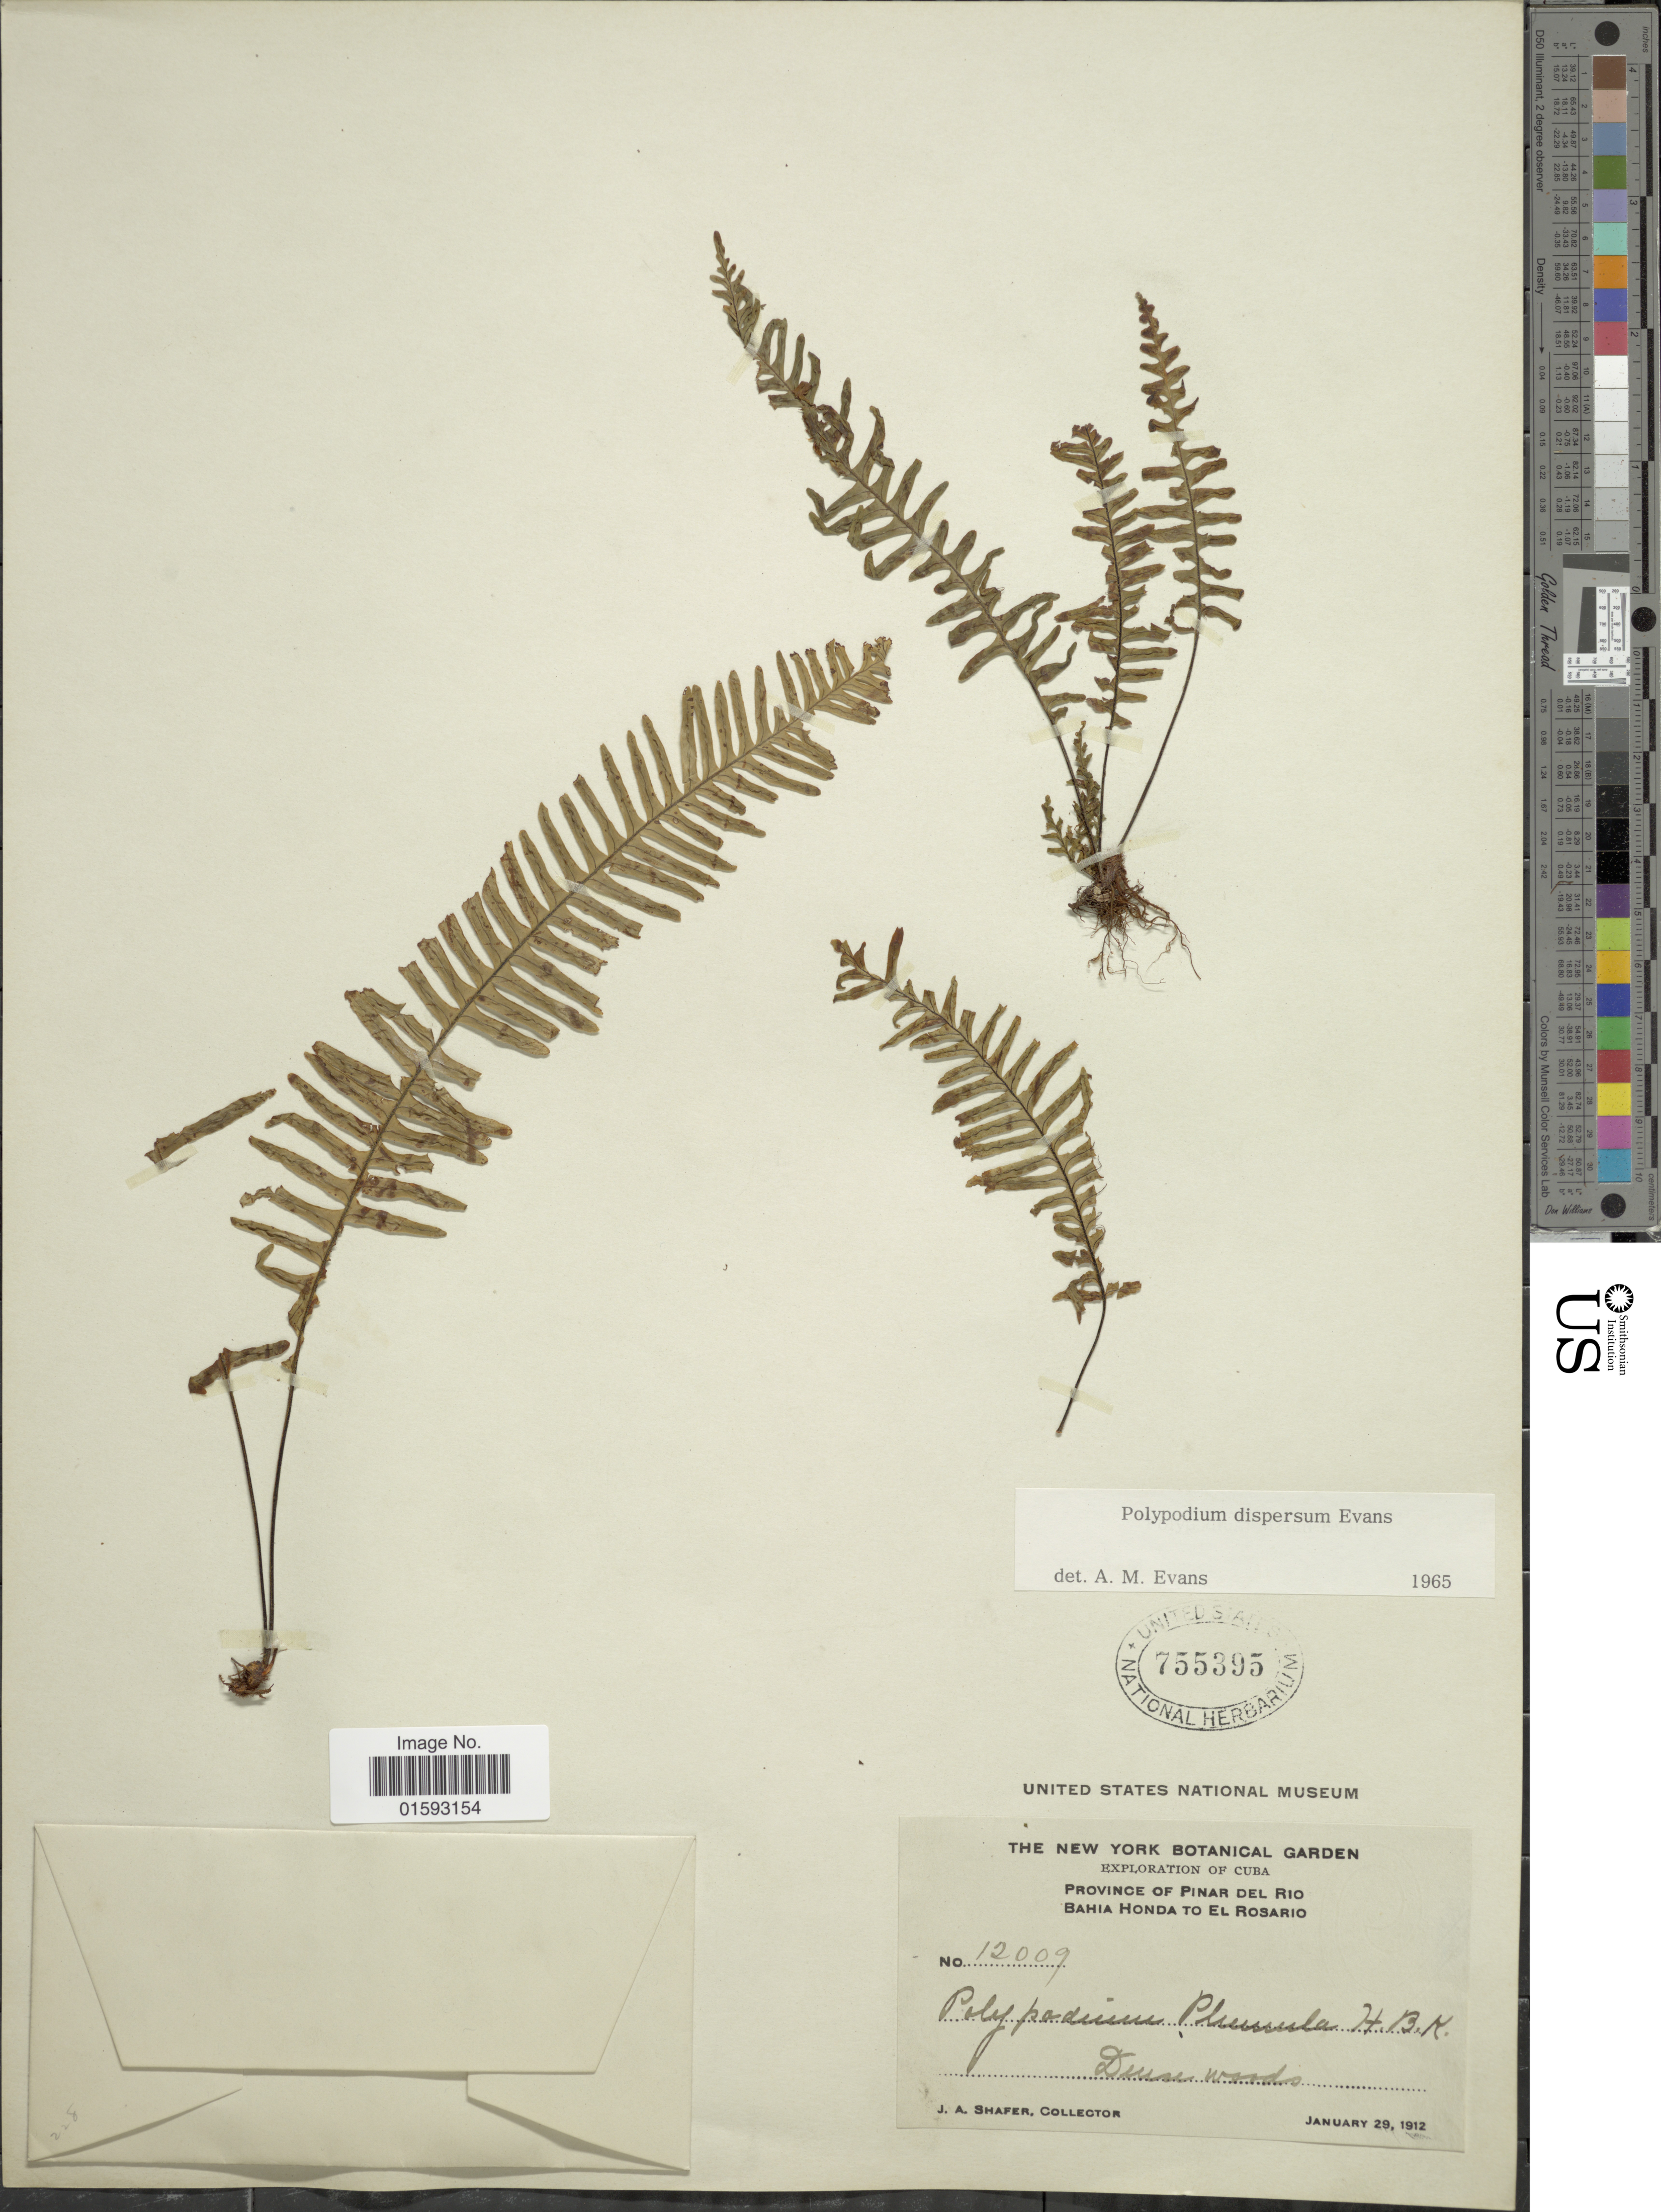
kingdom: Plantae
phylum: Tracheophyta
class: Polypodiopsida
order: Polypodiales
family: Polypodiaceae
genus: Pecluma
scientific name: Pecluma dispersa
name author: (A.M. Evans) M.G. Price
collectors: J. A. Shafer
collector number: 12009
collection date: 1912-01-29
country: Cuba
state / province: Pinar del Río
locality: Bahia Honda to El Rosario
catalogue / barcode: US 755395